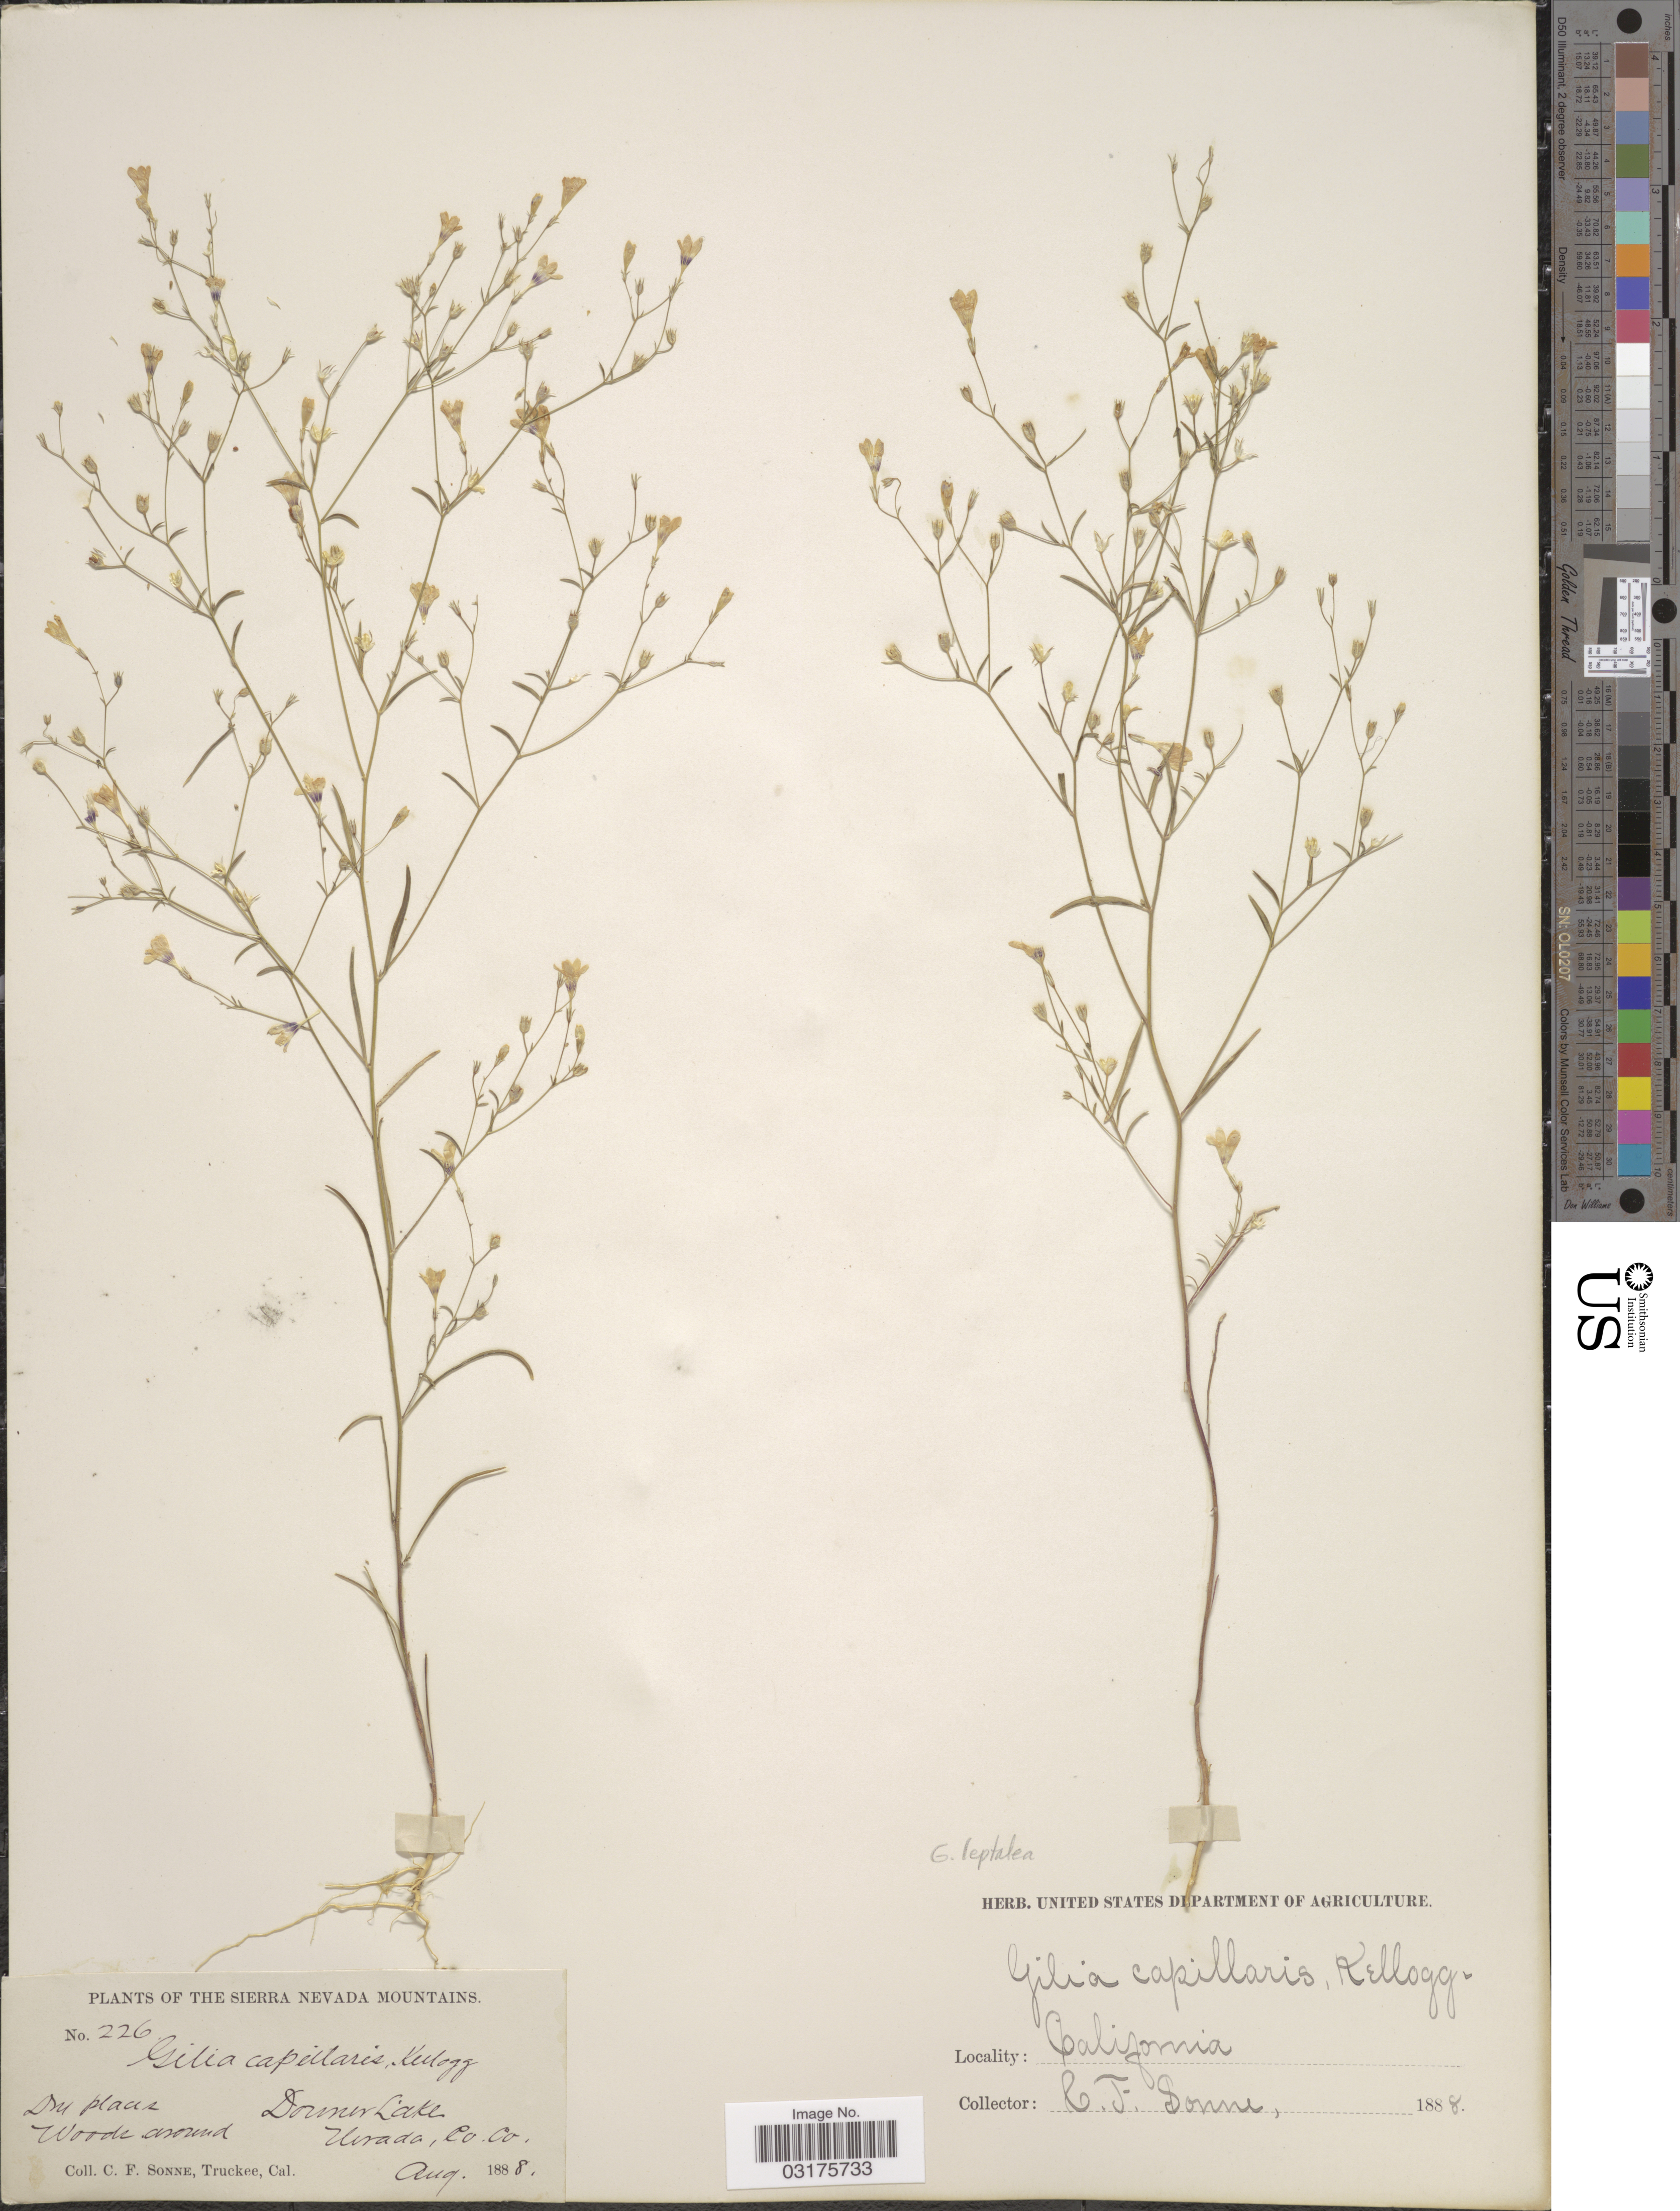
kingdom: Plantae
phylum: Tracheophyta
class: Magnoliopsida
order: Ericales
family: Polemoniaceae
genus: Navarretia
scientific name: Navarretia leptalea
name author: (A. Gray) L.A. Johnson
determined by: Strong, Mark T., (BOT), Smithsonian Institution - National Museum of Natural History (UNITED STATES)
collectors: C. Sonne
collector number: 226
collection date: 1888-08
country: United States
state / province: California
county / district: Nevada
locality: The Sierra Nevada Mountains. Donner Lake, Nevada Co.